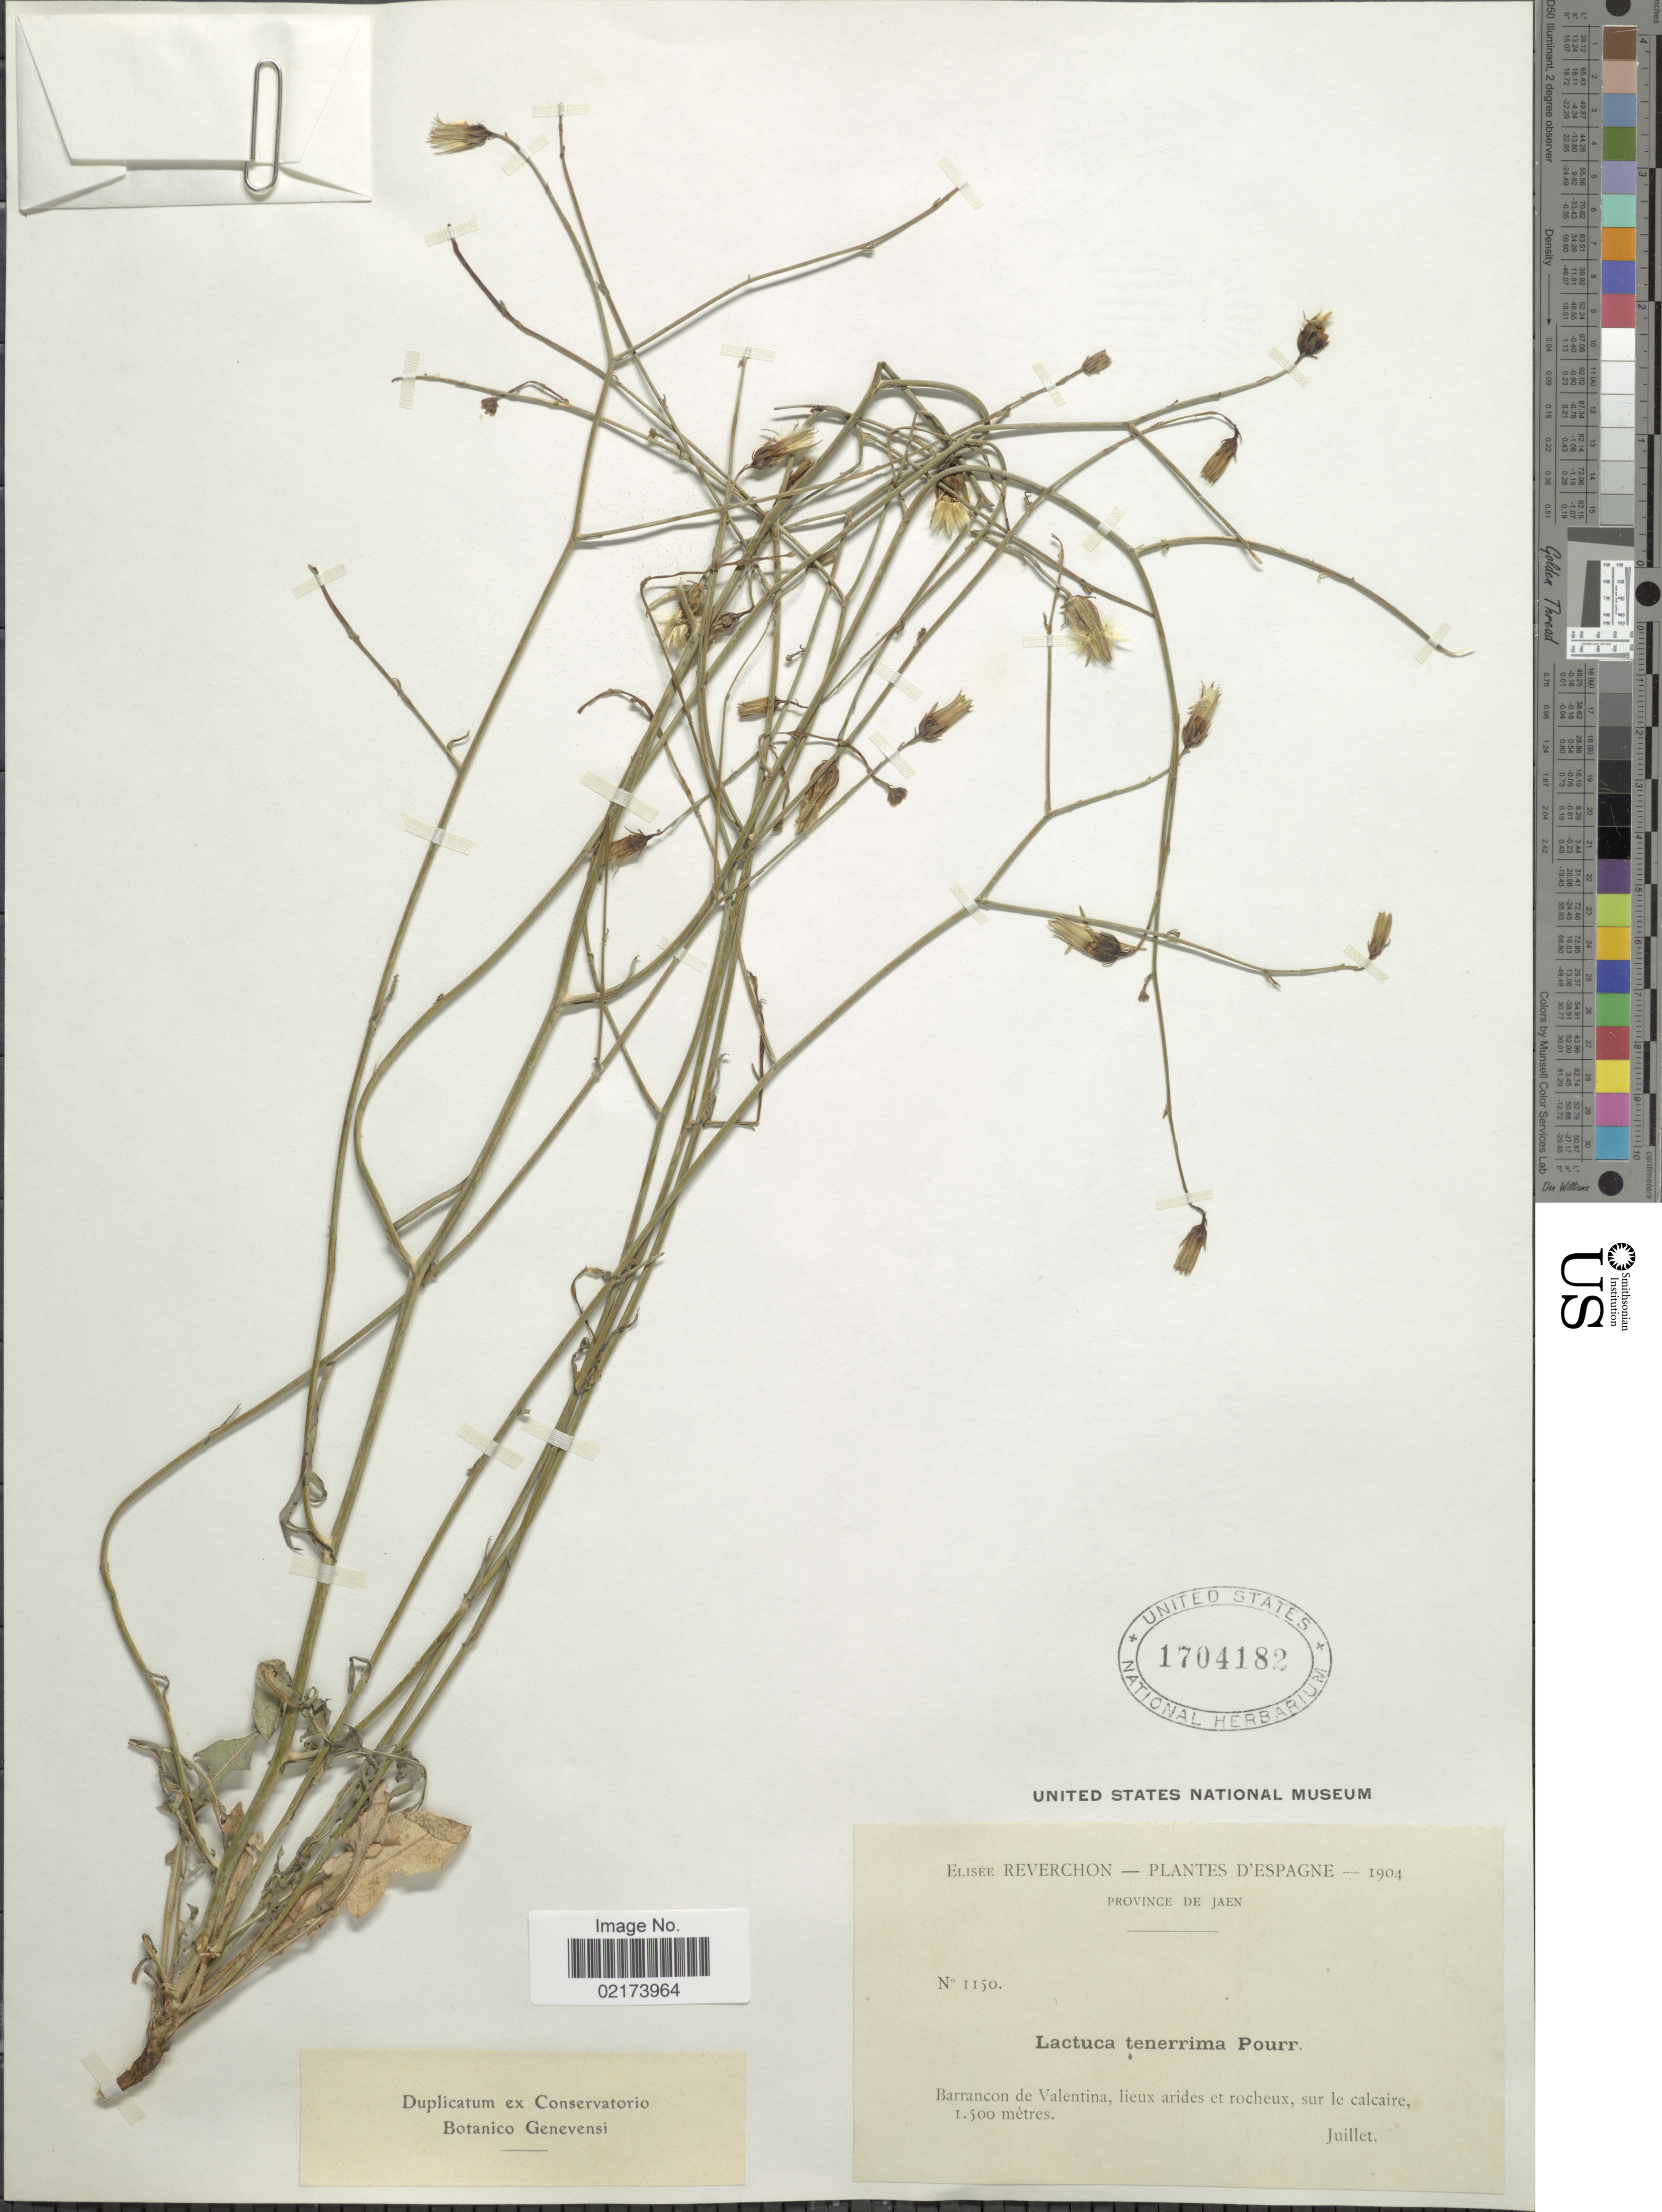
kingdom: Plantae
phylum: Tracheophyta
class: Magnoliopsida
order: Asterales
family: Asteraceae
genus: Lactuca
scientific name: Lactuca tenerrima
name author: Pourr.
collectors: E. Reverchon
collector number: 1150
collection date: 1904-07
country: Spain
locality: Espagne, Province de Jaen, Barrancon de Valentina, sur le calcaire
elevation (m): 1500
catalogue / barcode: US 1704182